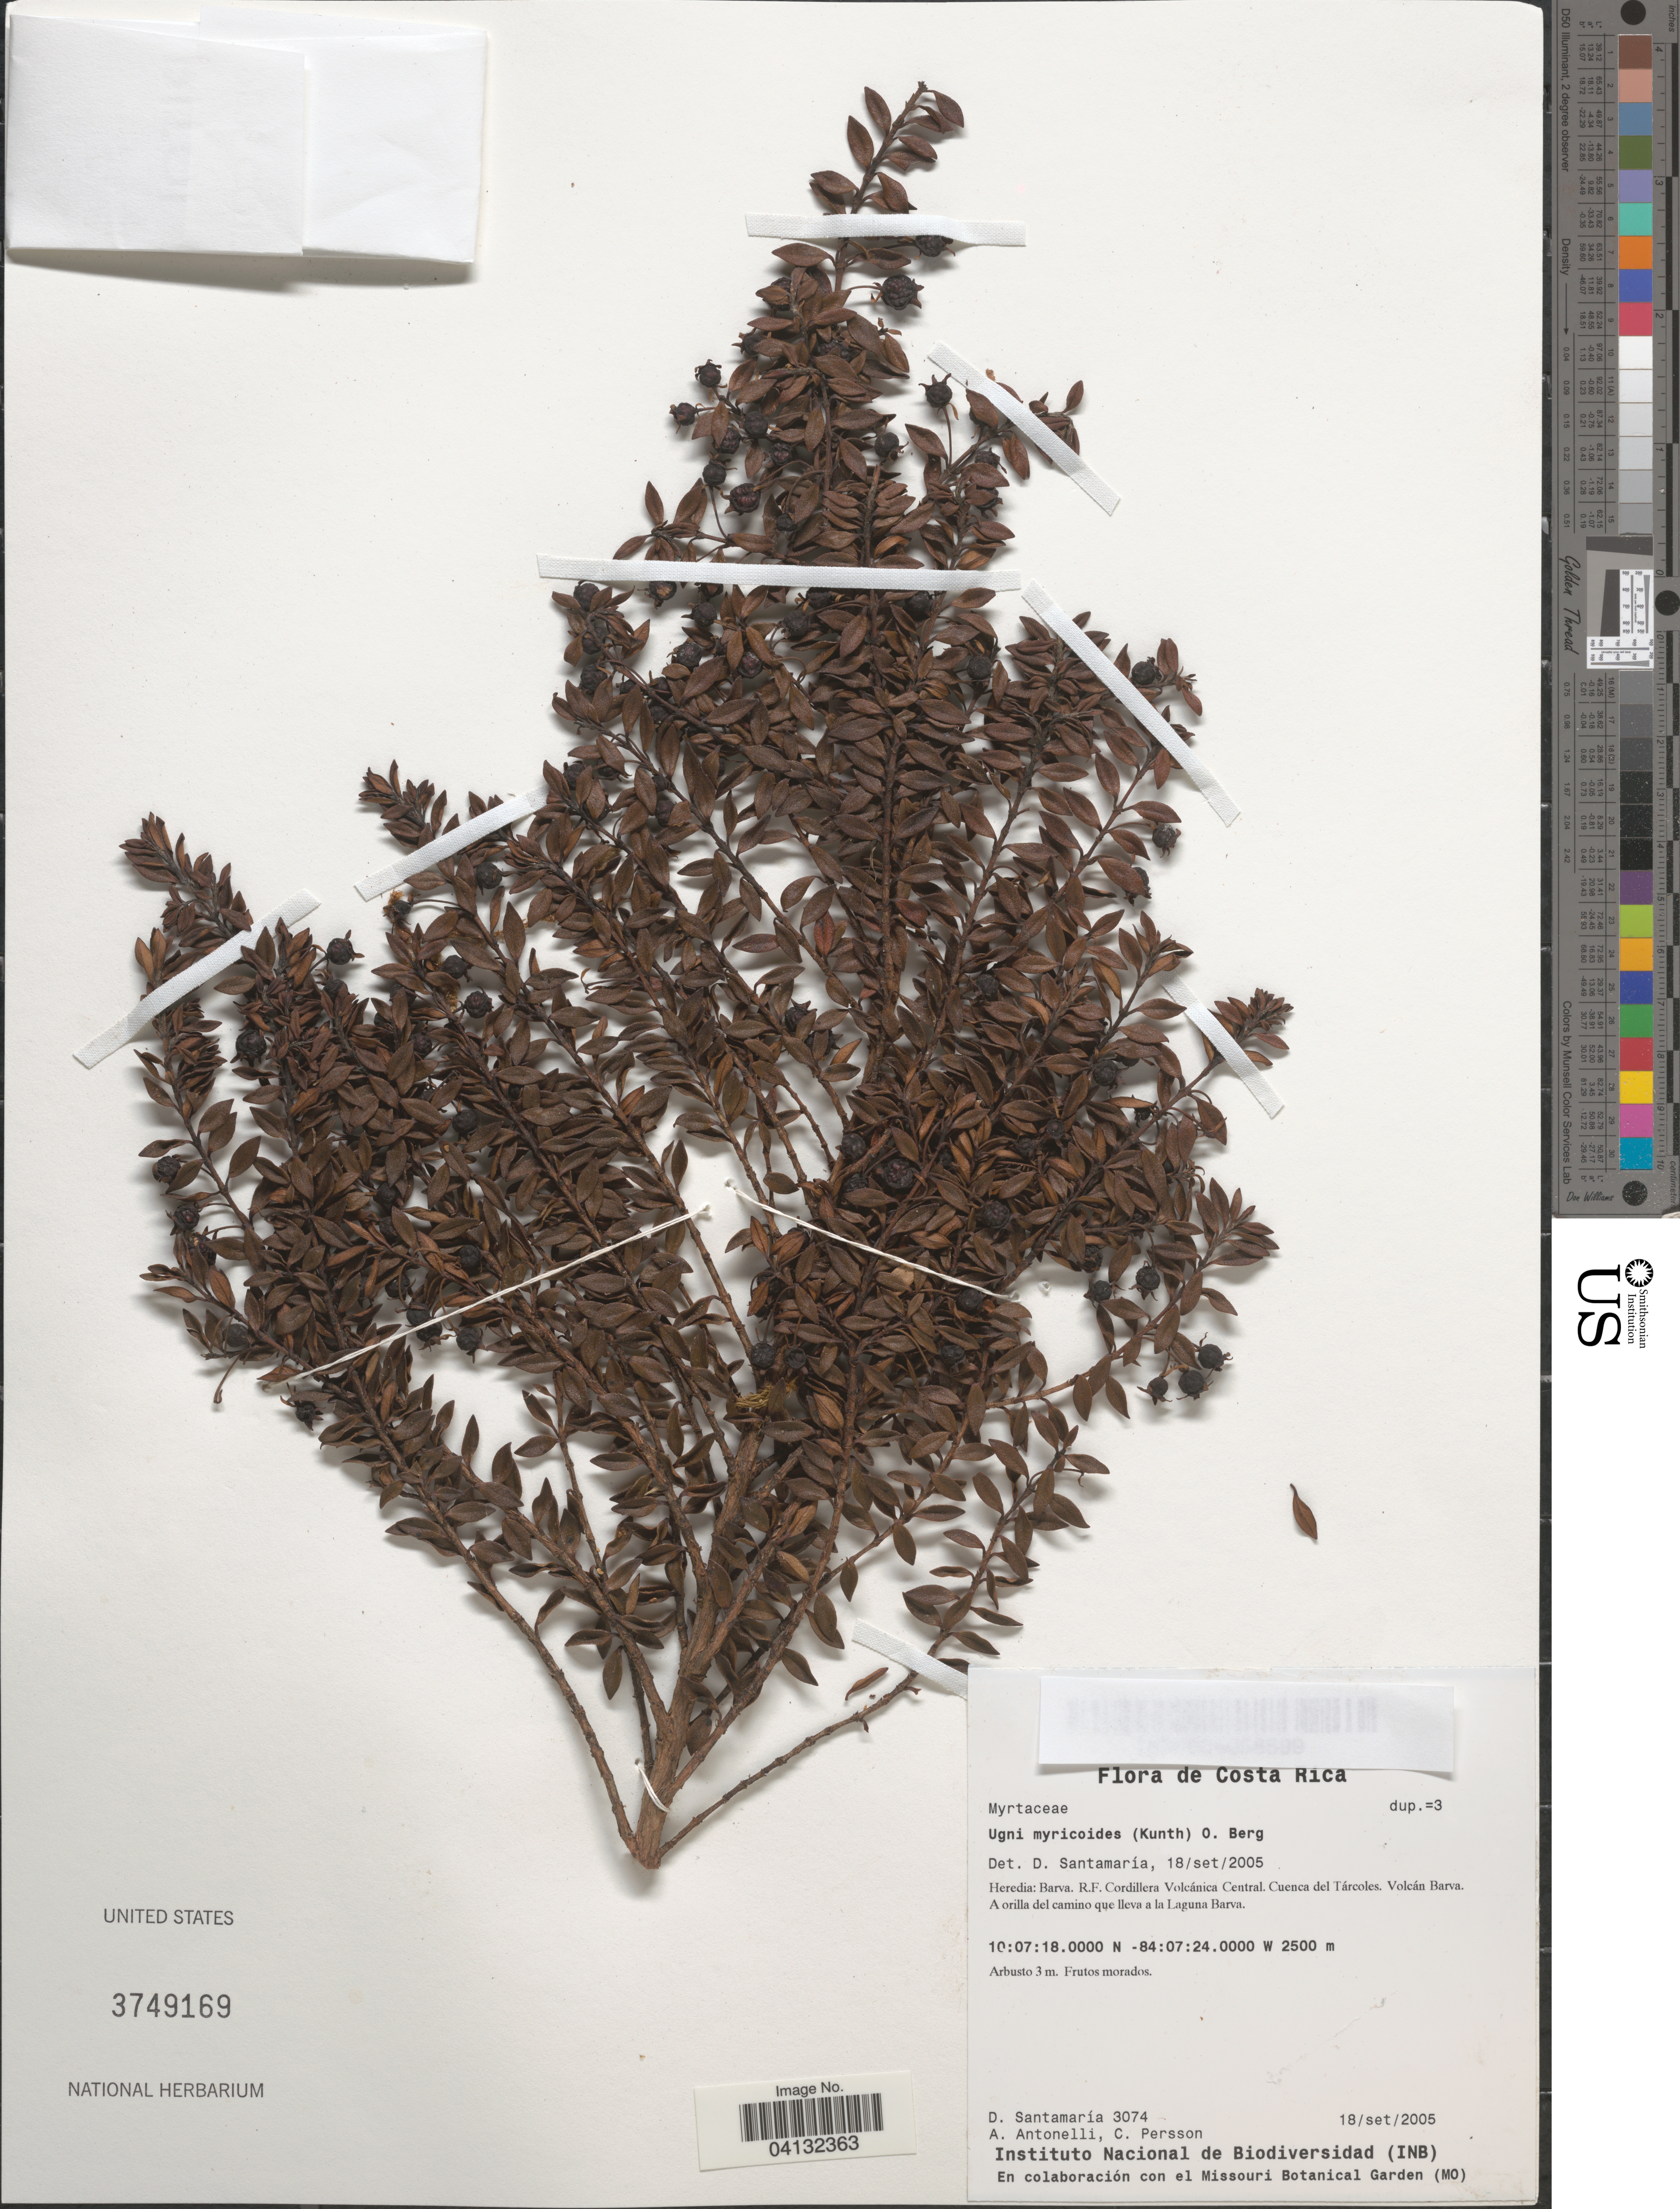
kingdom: Plantae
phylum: Tracheophyta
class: Magnoliopsida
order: Myrtales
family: Myrtaceae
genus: Ugni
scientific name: Ugni myricoides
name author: (Kunth) O. Berg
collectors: D. Santamaria, A. Antonelli & C. Persson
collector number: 3074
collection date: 2005-09-18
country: Costa Rica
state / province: Heredia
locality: Barva. R.F. Cordillera Volcánica Central. Cuenca del Tárcoles. Volcán Barva. A orilla del camino que lleva a la Laguna Barva.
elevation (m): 2500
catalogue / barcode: US 3749169